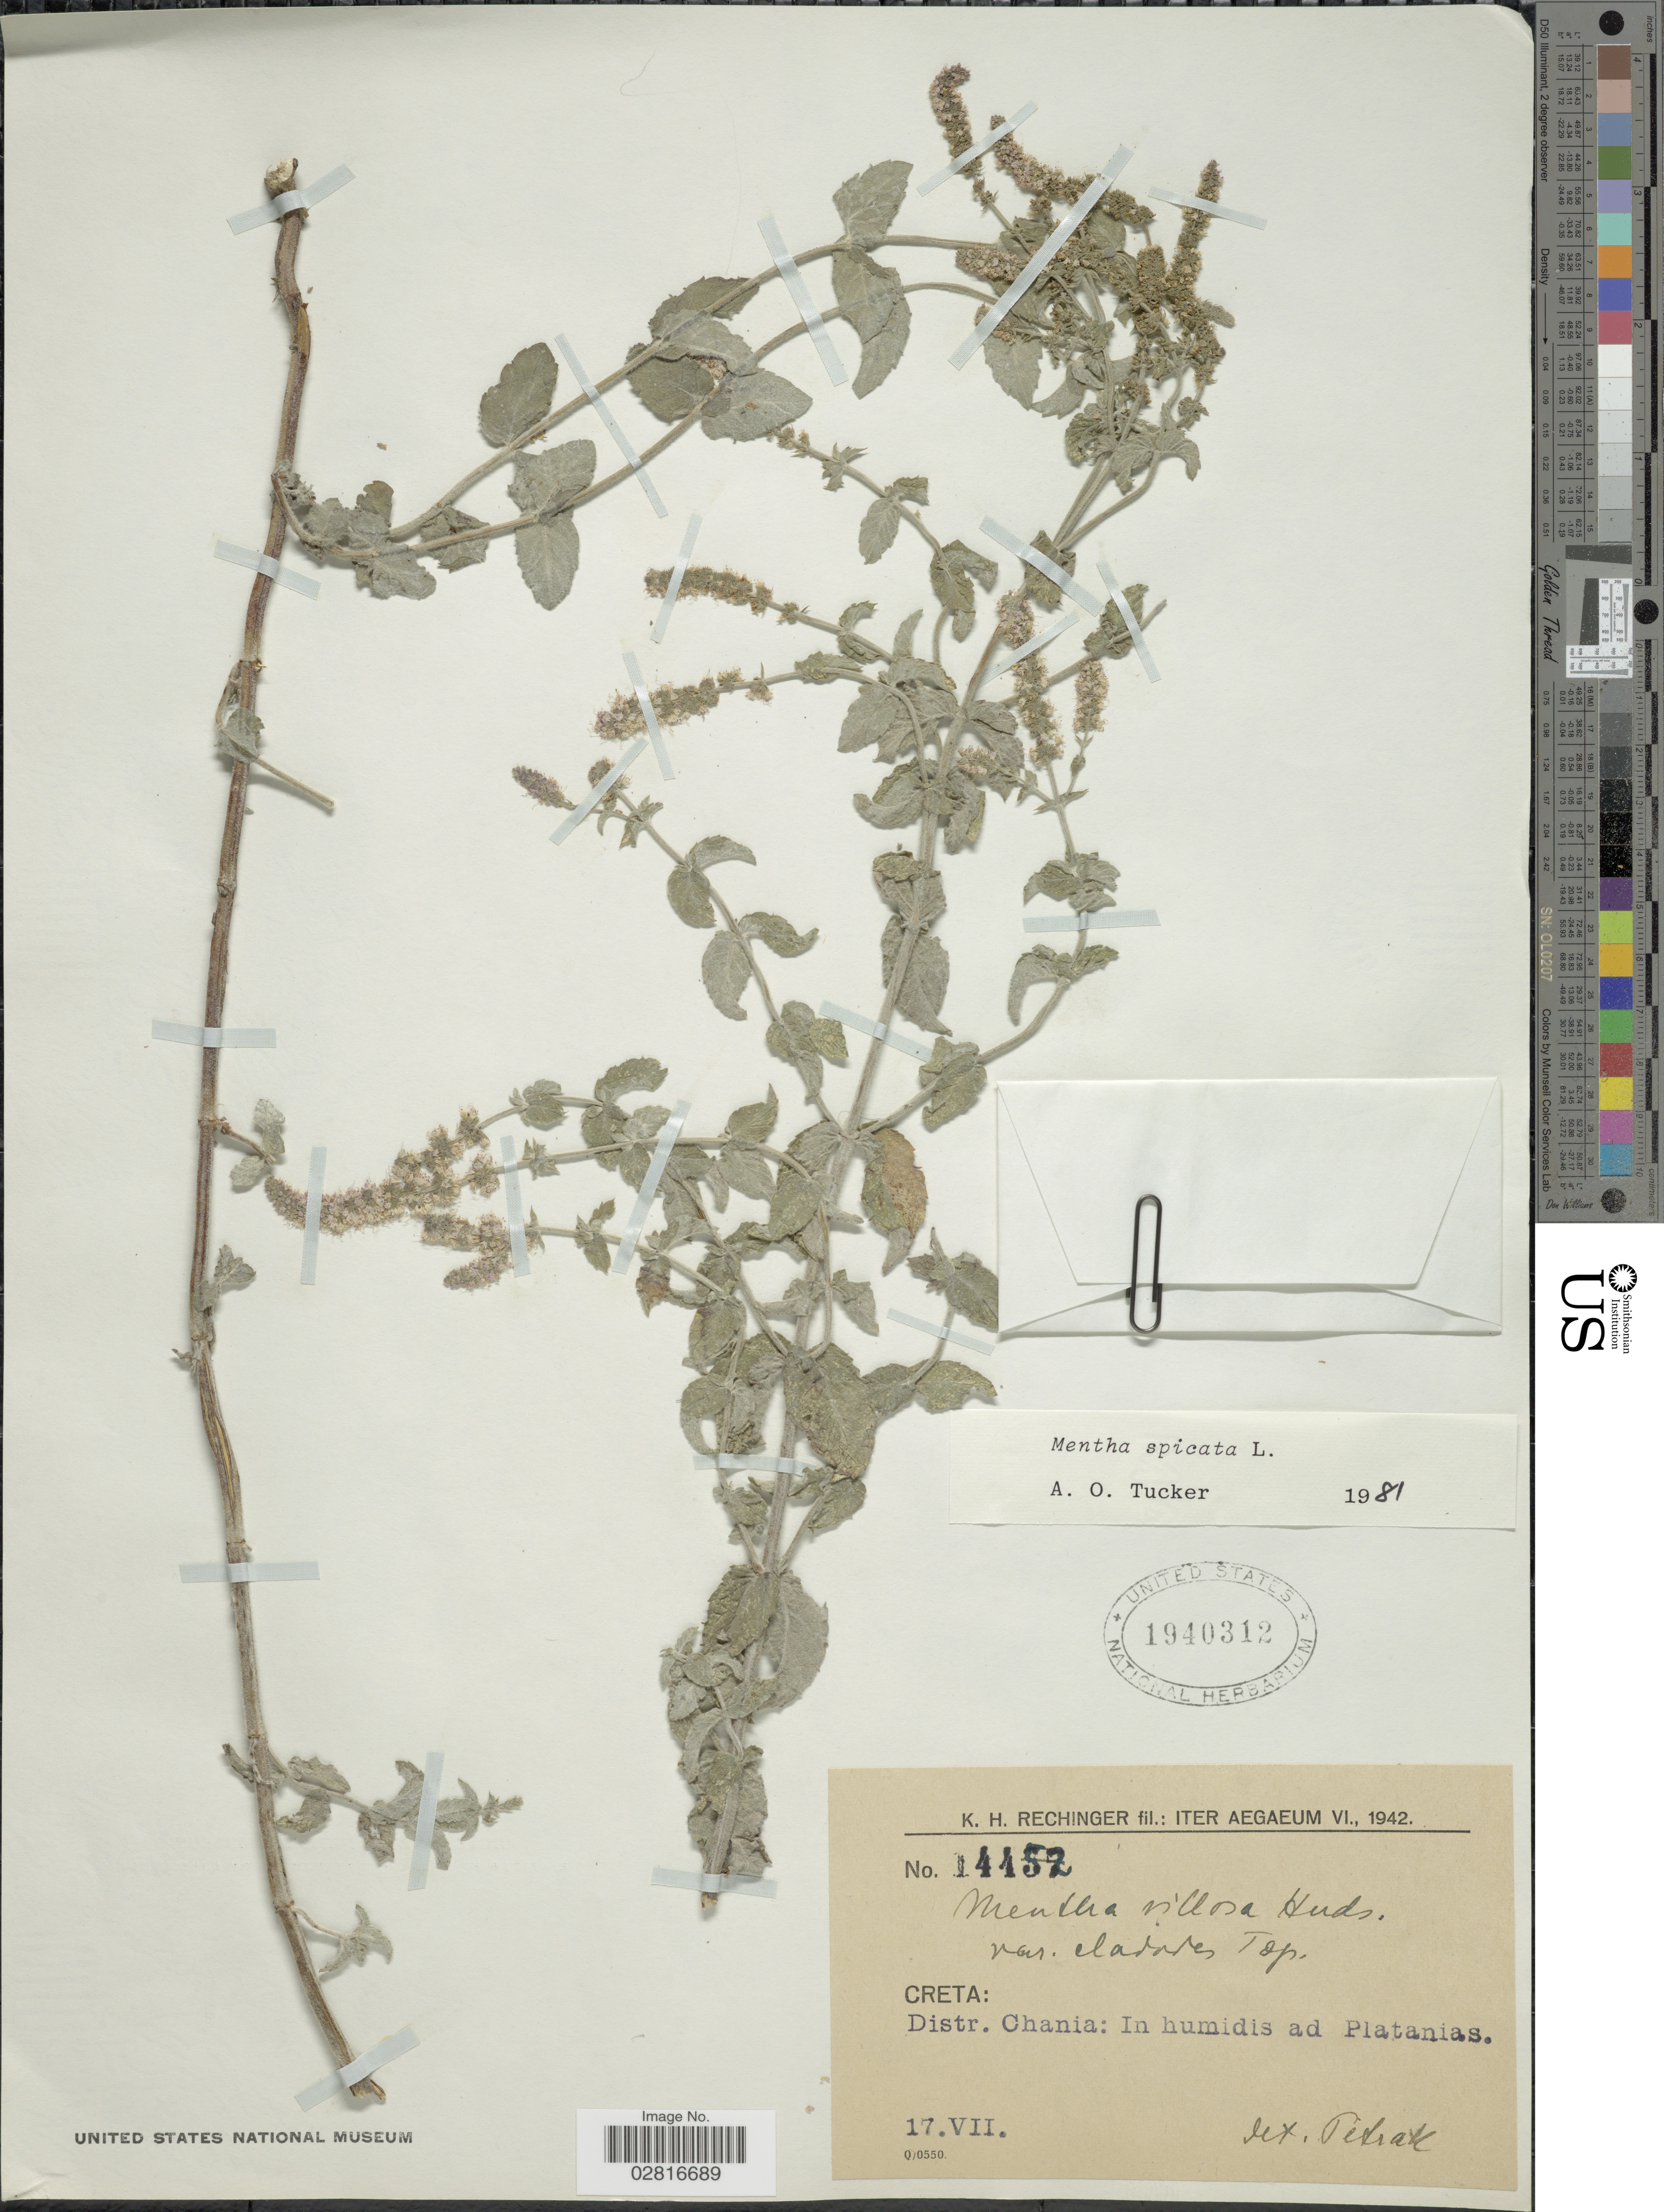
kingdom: Plantae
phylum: Tracheophyta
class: Magnoliopsida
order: Lamiales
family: Lamiaceae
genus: Mentha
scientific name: Mentha spicata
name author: L.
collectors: K. H. Rechinger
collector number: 14452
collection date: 1942-07-17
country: Greece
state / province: Crete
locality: Iter Aegaeum. Creta: Distr. Chania: In humidis ad Platanias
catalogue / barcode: US 1940312